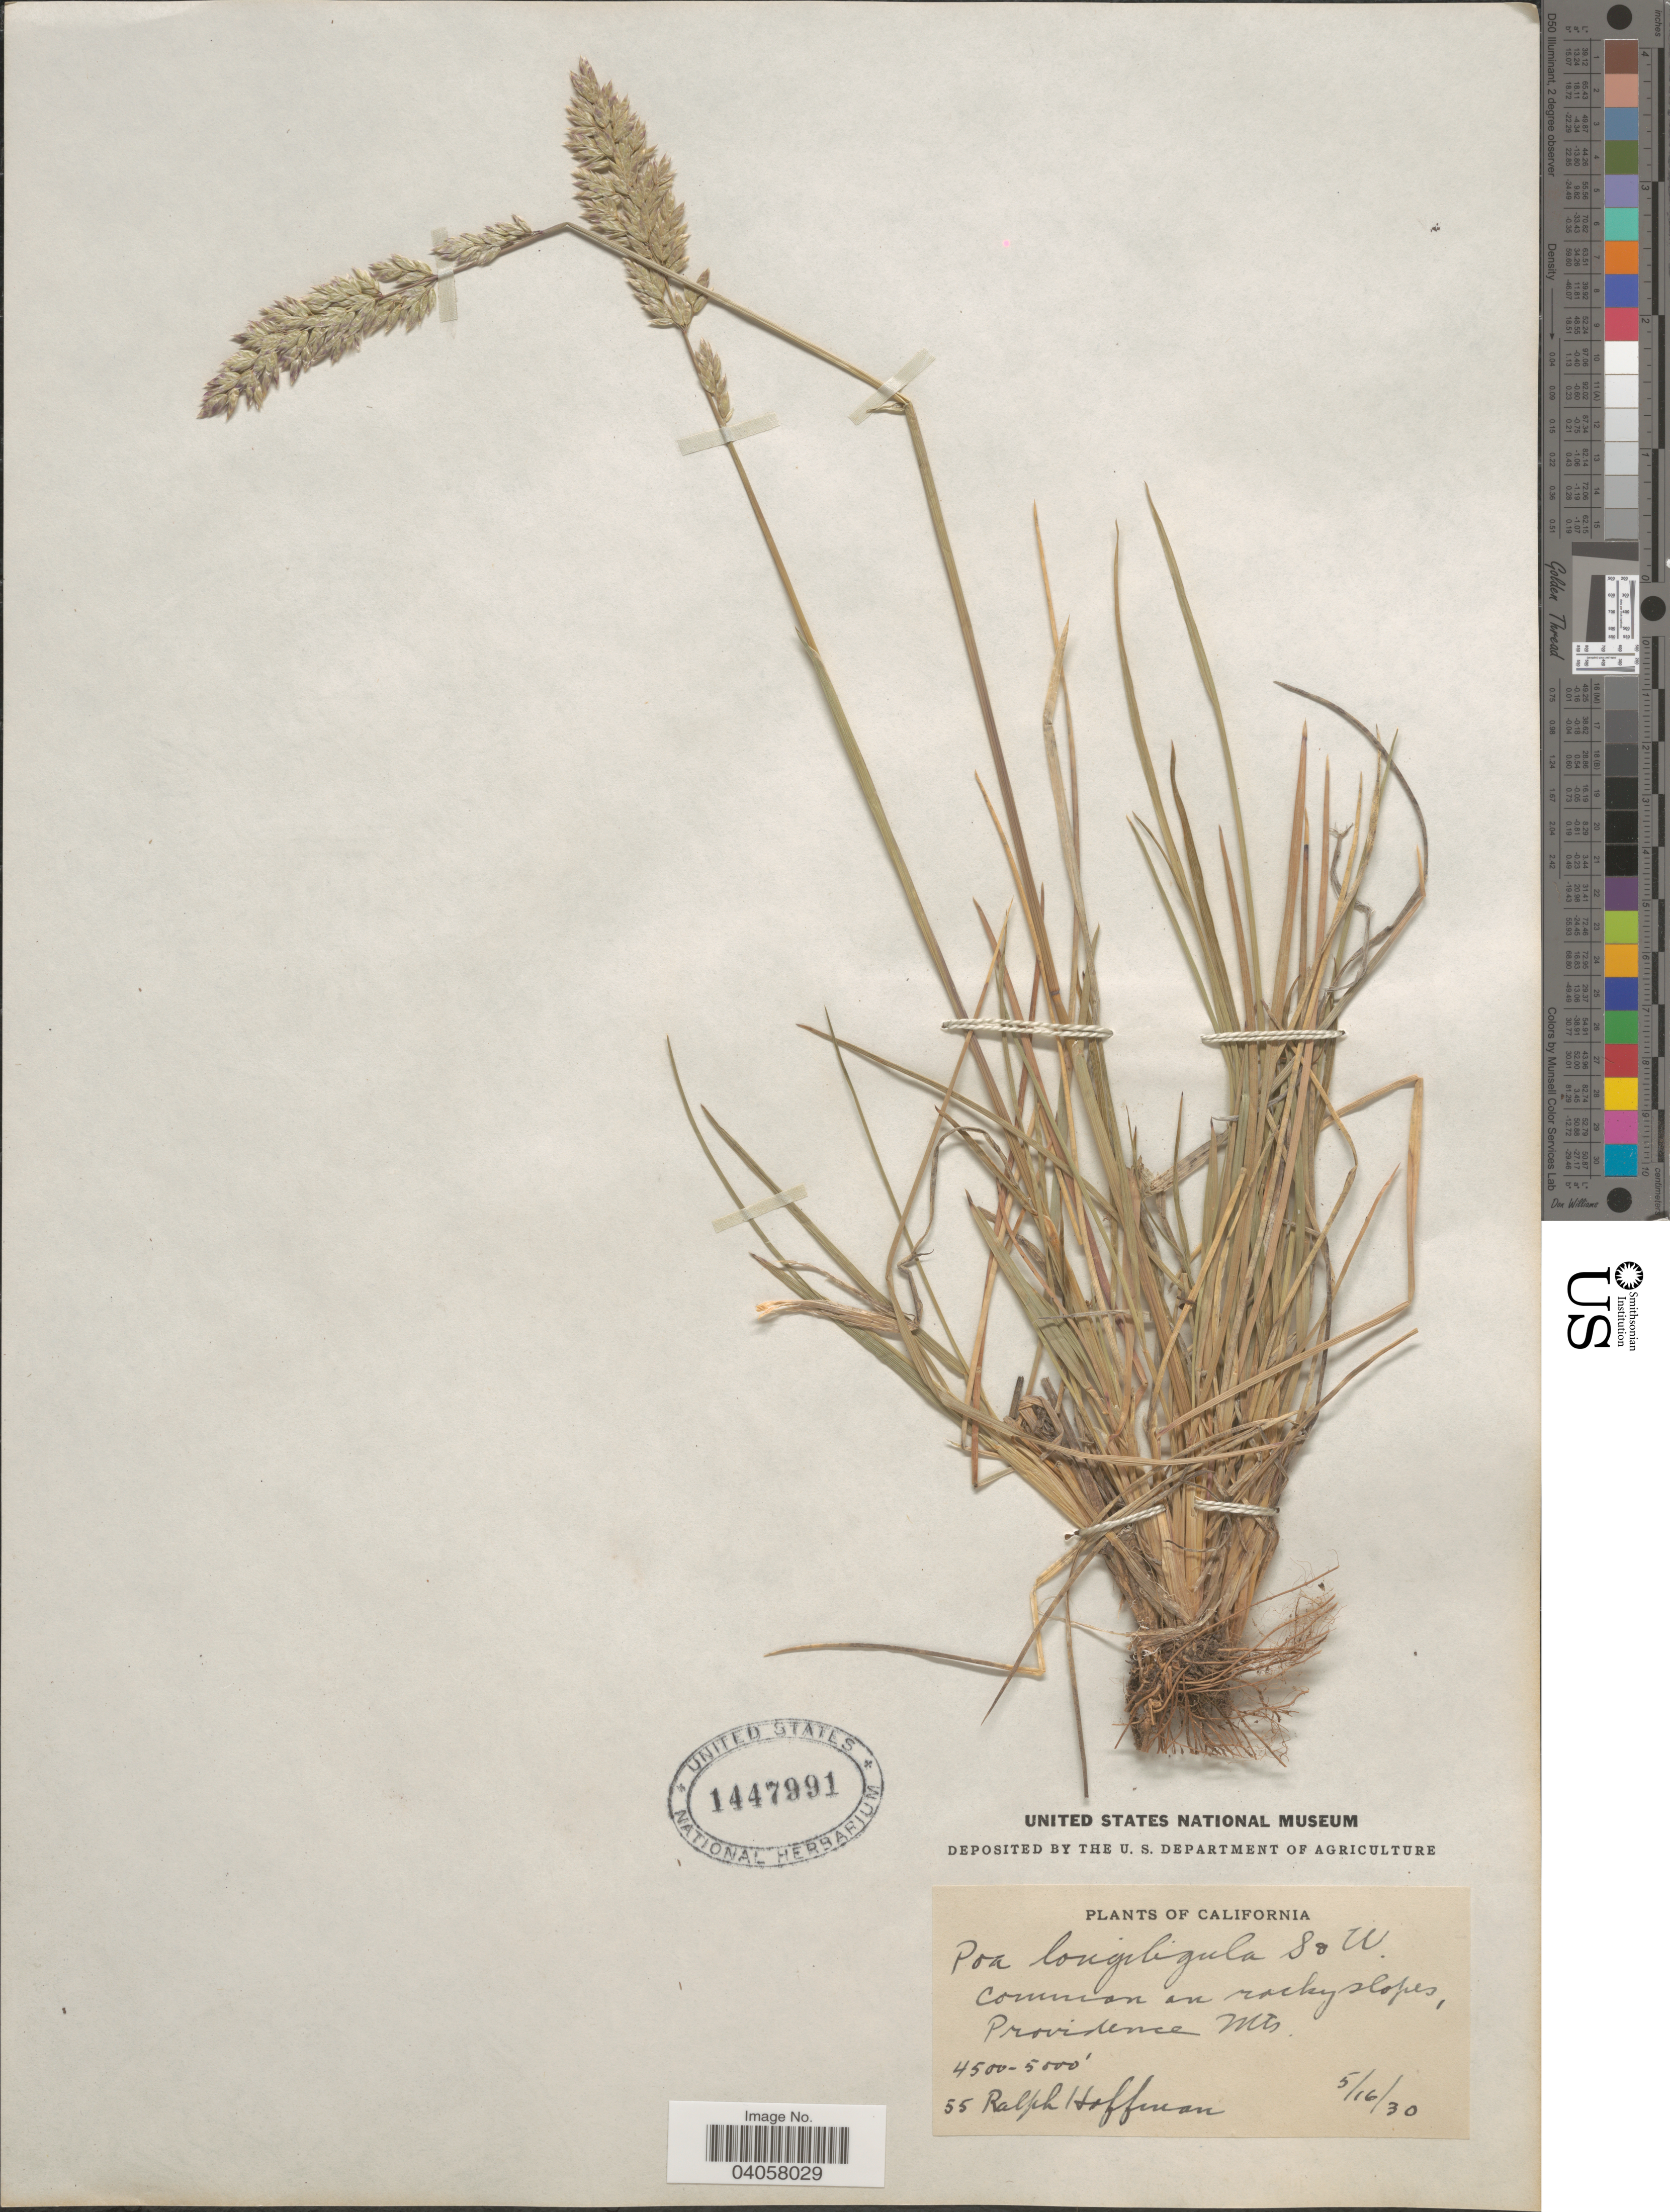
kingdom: Plantae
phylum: Tracheophyta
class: Liliopsida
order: Poales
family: Poaceae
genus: Poa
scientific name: Poa fendleriana subsp. longiligula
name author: (Scribn. & T.A. Williams) Soreng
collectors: R. Hoffman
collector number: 55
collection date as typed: Transcribed d/m/y: 16/5/30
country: United States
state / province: California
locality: On rocky slopes, Providence Mts.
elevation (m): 1372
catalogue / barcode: US 1447991